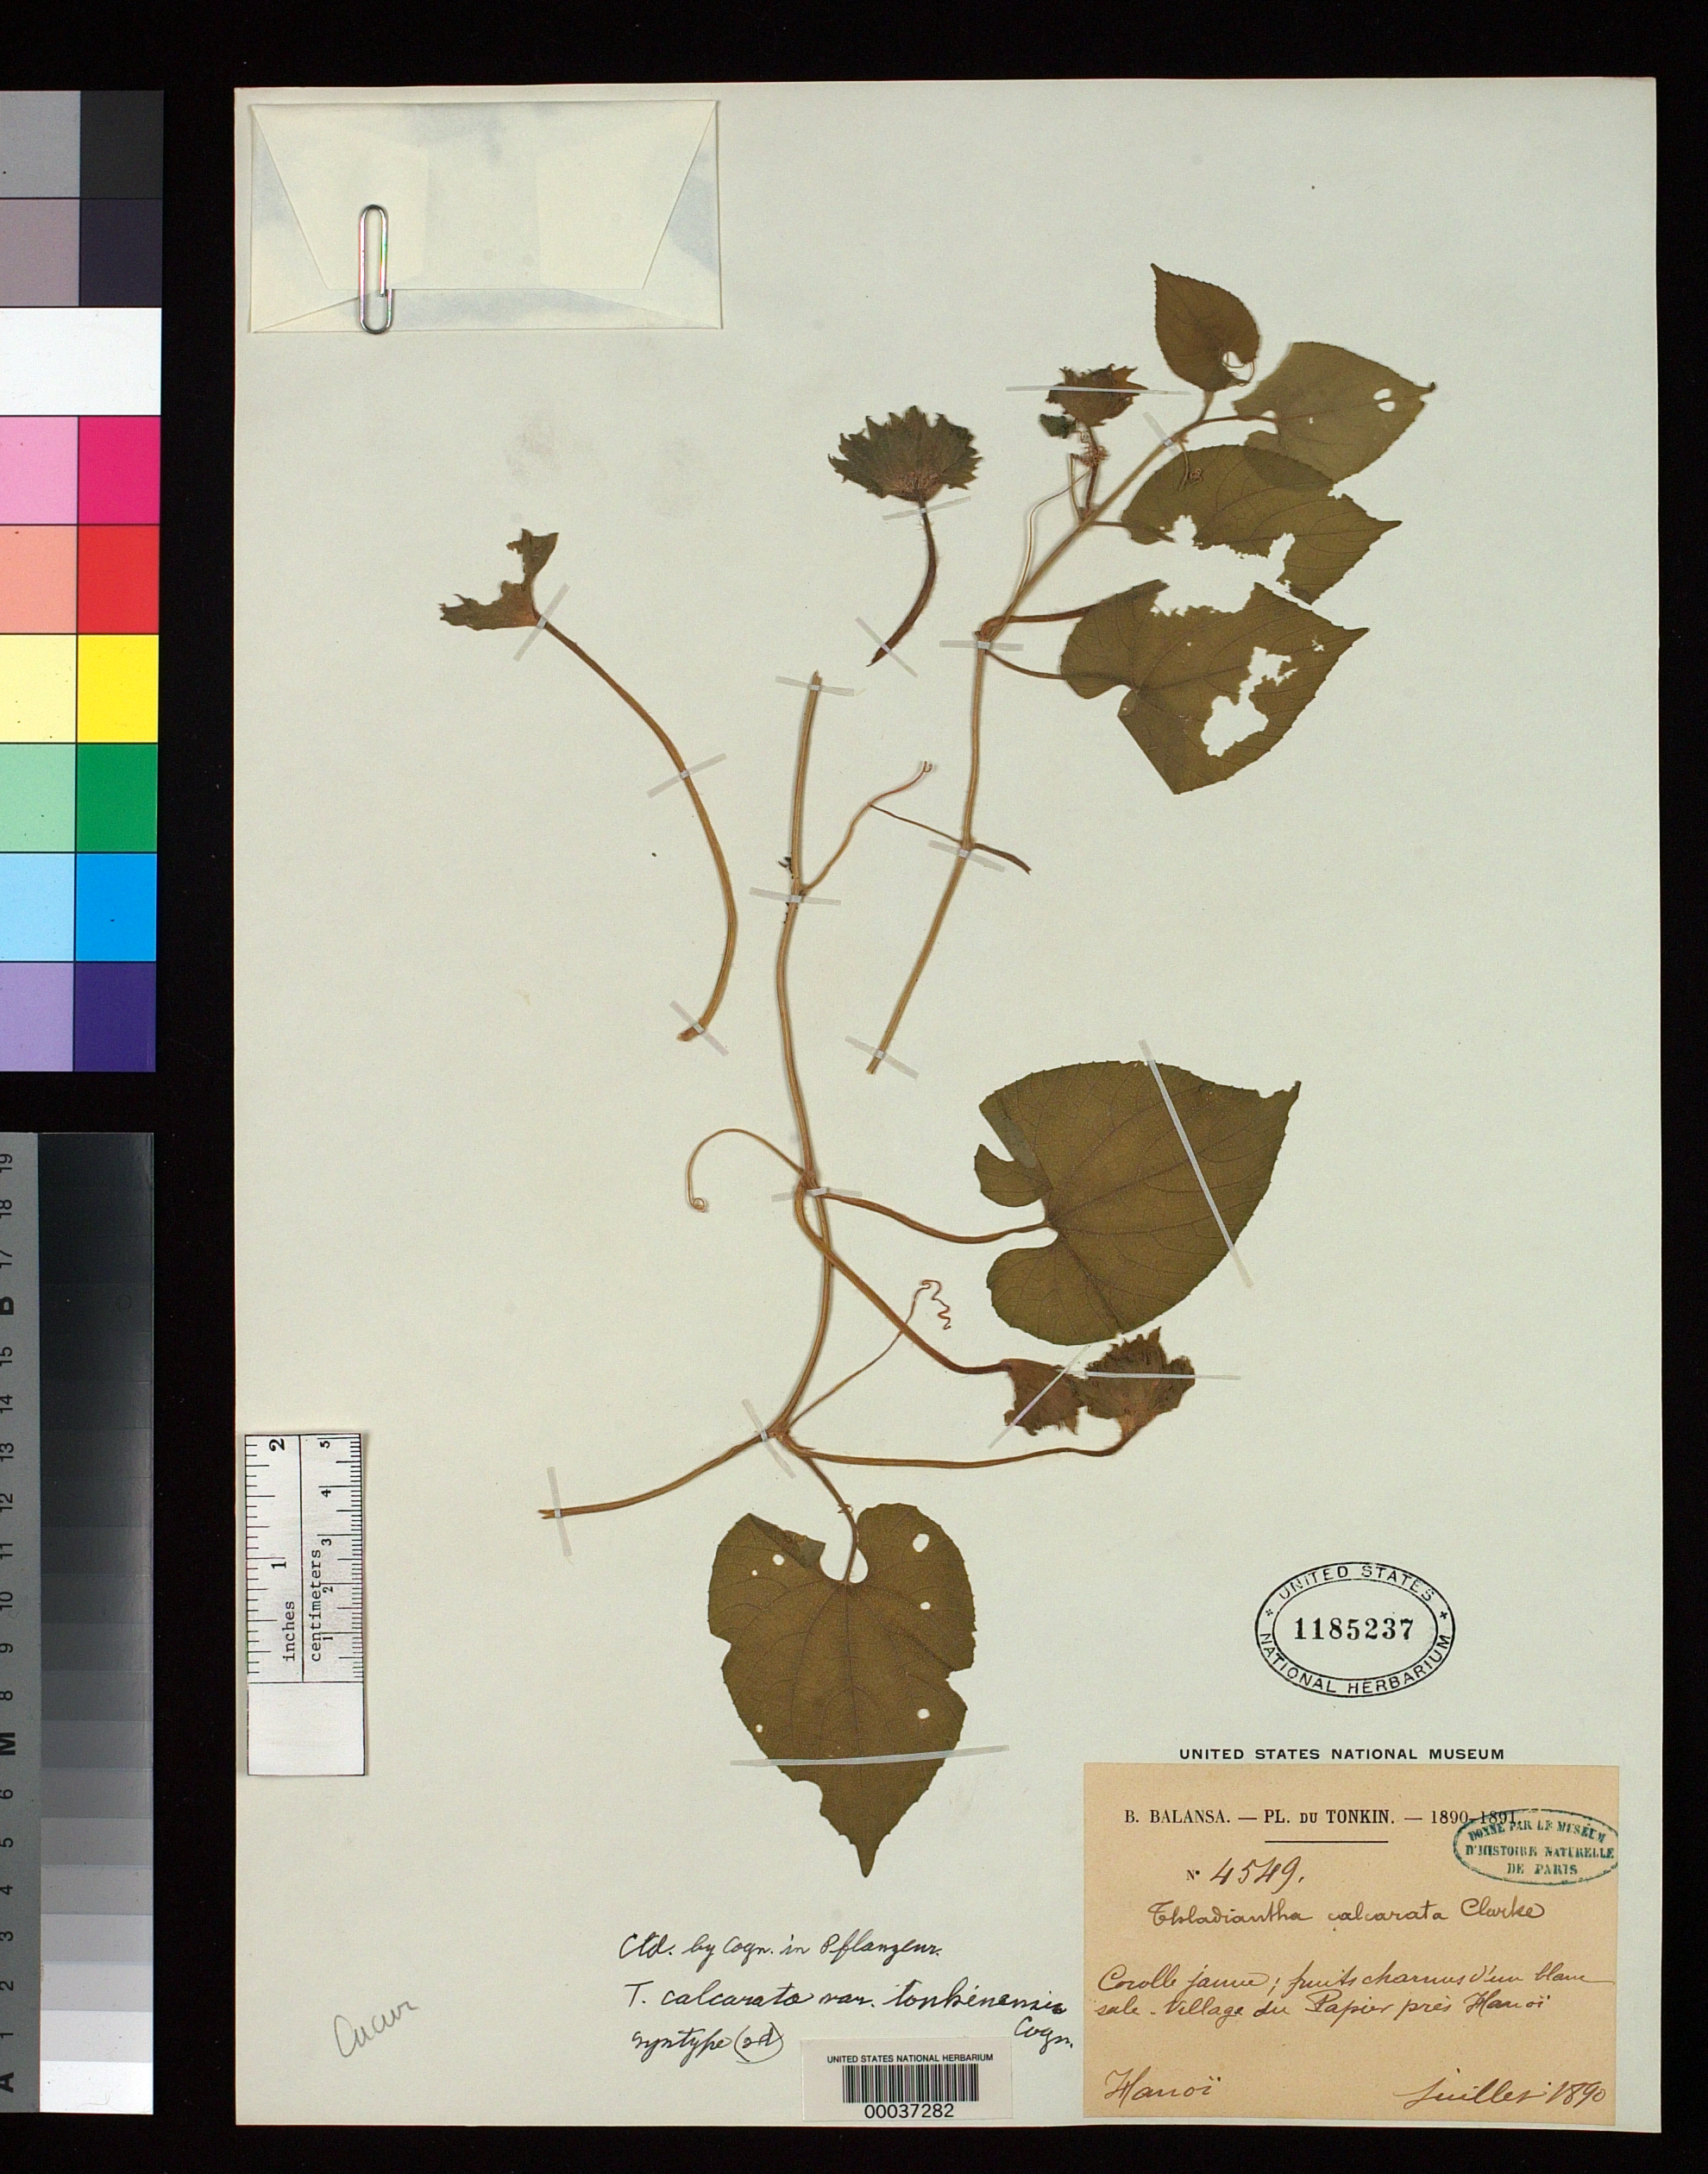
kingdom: Plantae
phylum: Tracheophyta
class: Magnoliopsida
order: Cucurbitales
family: Cucurbitaceae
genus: Thladiantha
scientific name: Thladiantha calcarata var. tonkinensis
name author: Cogn. in Engl.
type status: Syntype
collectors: B. Balansa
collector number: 4549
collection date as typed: Jul 1890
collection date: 1890-07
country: Vietnam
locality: Hanoi.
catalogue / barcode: US 1185237